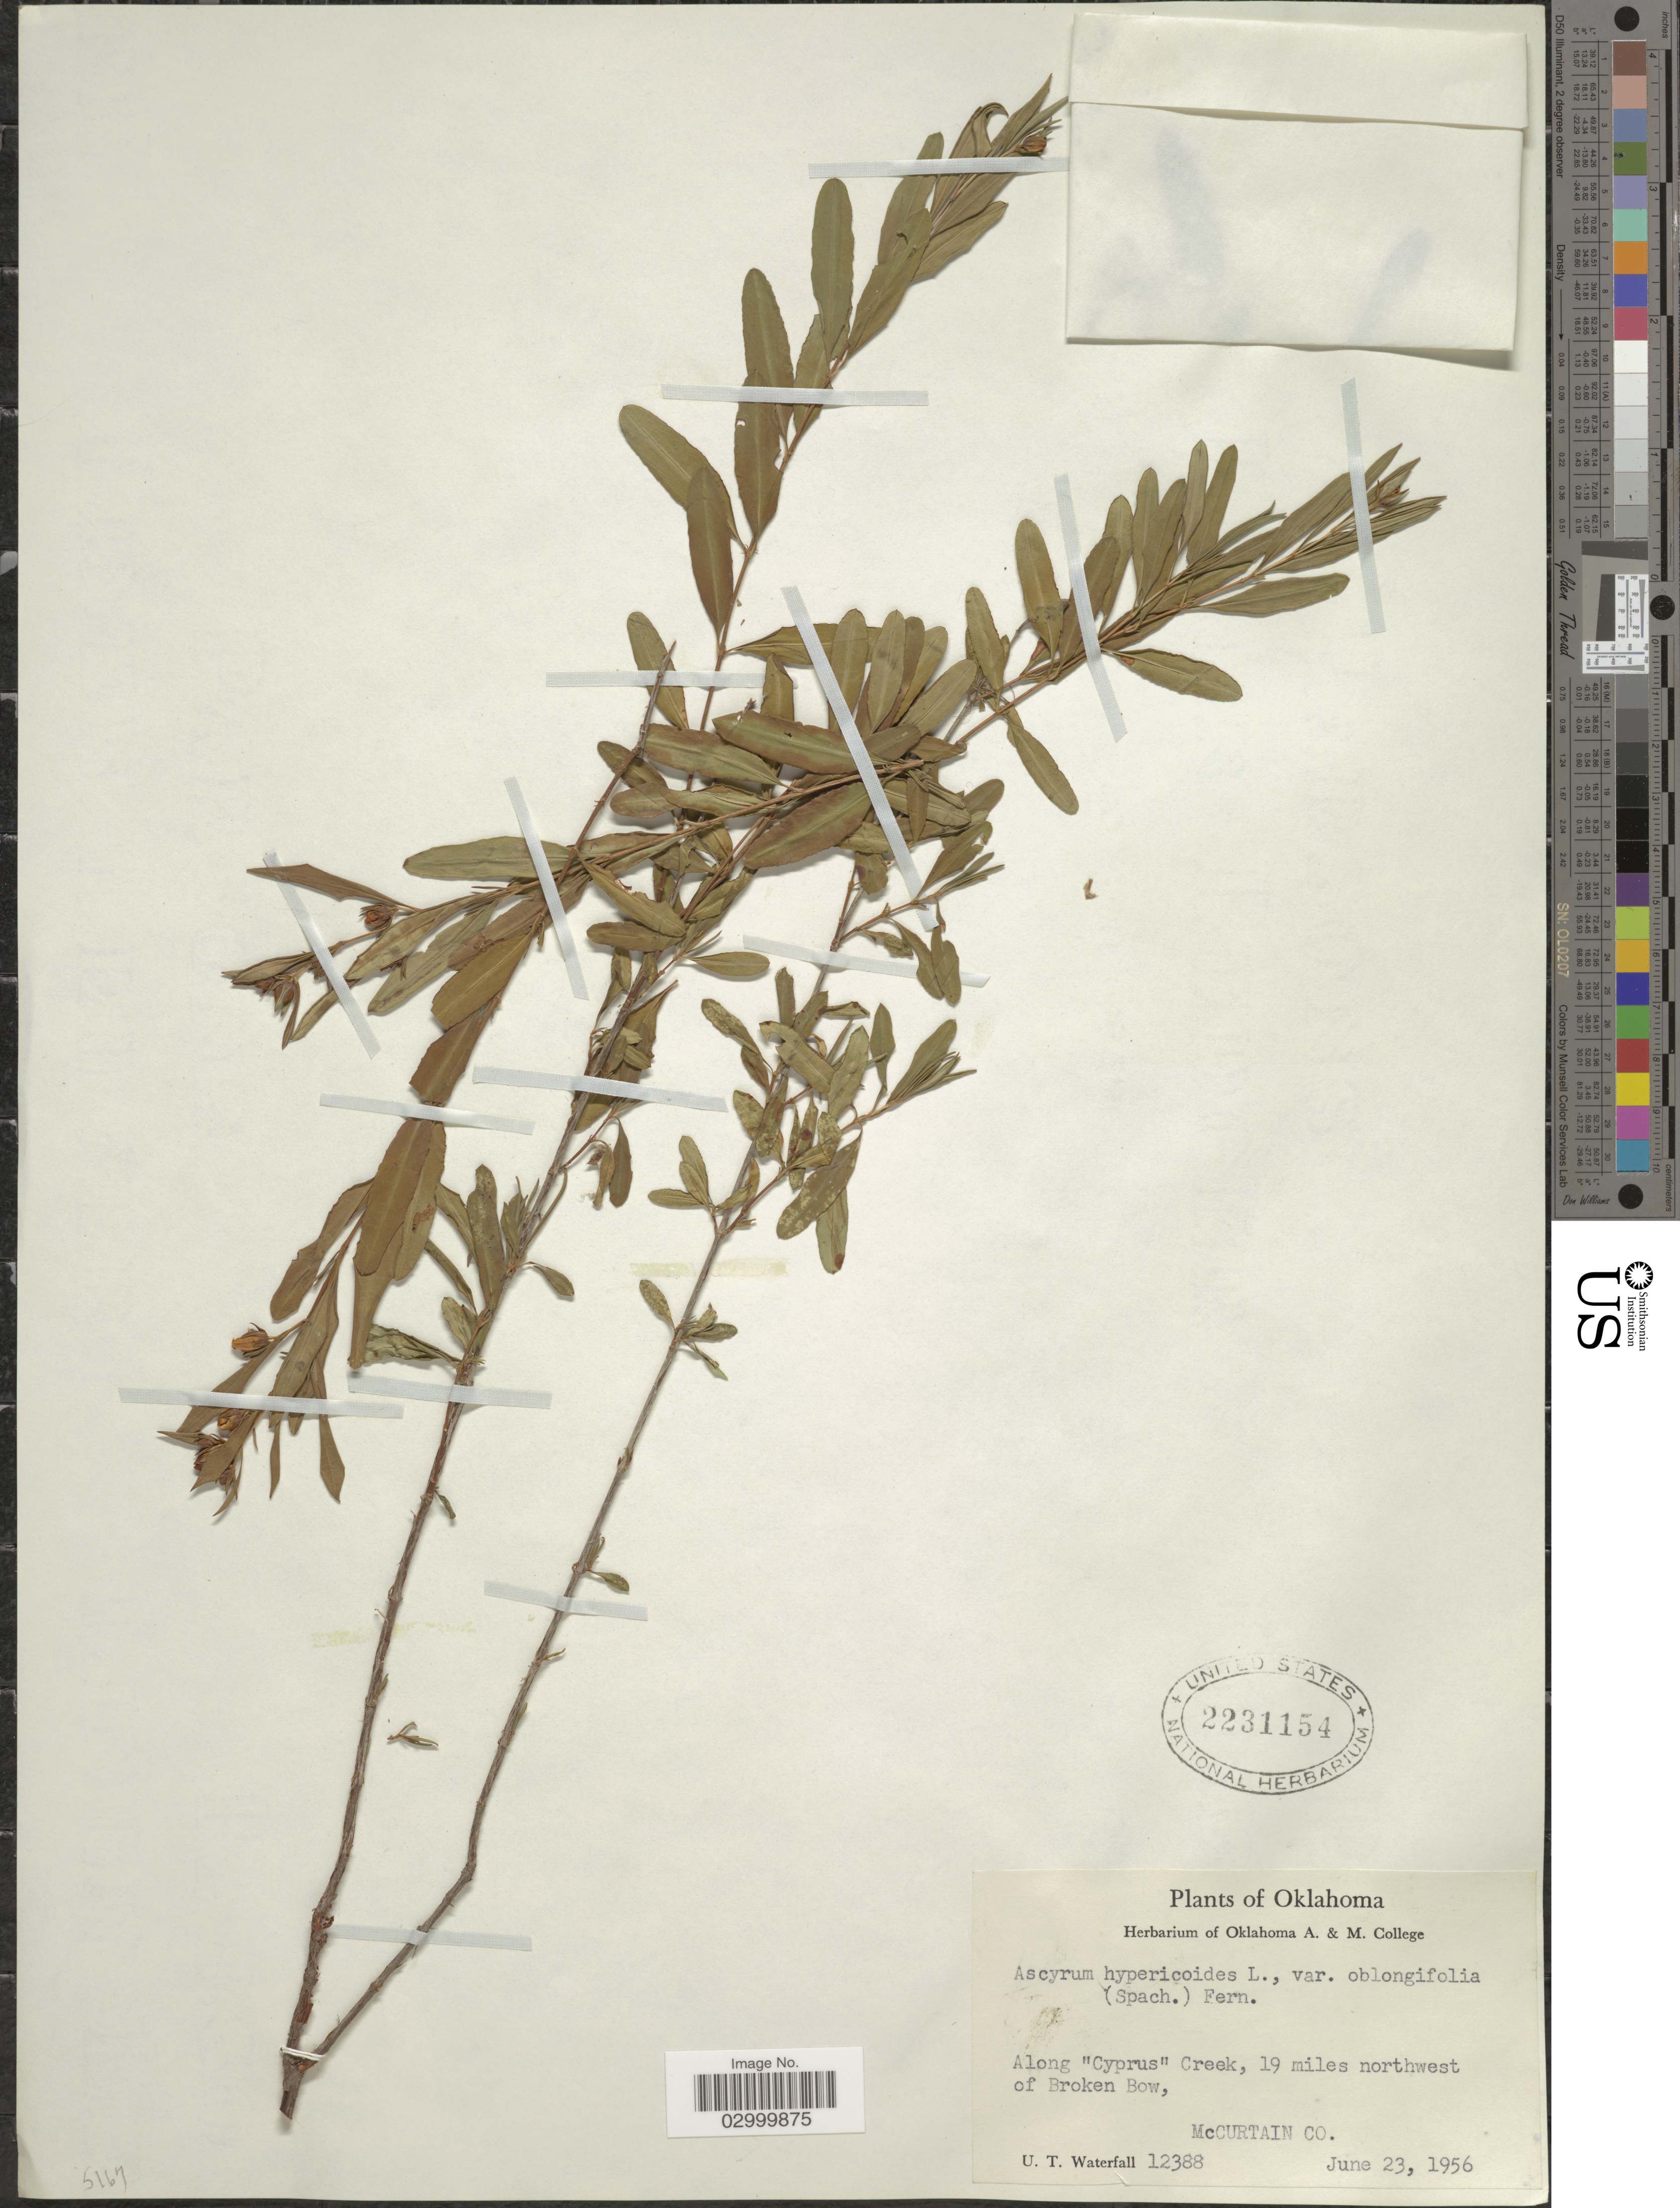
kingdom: Plantae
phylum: Tracheophyta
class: Magnoliopsida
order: Malpighiales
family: Hypericaceae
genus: Hypericum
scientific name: Hypericum prolificum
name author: L.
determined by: Strong, Mark T., (BOT), Smithsonian Institution - National Museum of Natural History (UNITED STATES)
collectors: U. T. Waterfall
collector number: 12388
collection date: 1956-06-23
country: United States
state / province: Oklahoma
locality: Along "Cyprus" Creek, 19 miles northwest of Broken Bow, McCurtain Co.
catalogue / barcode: US 2231154